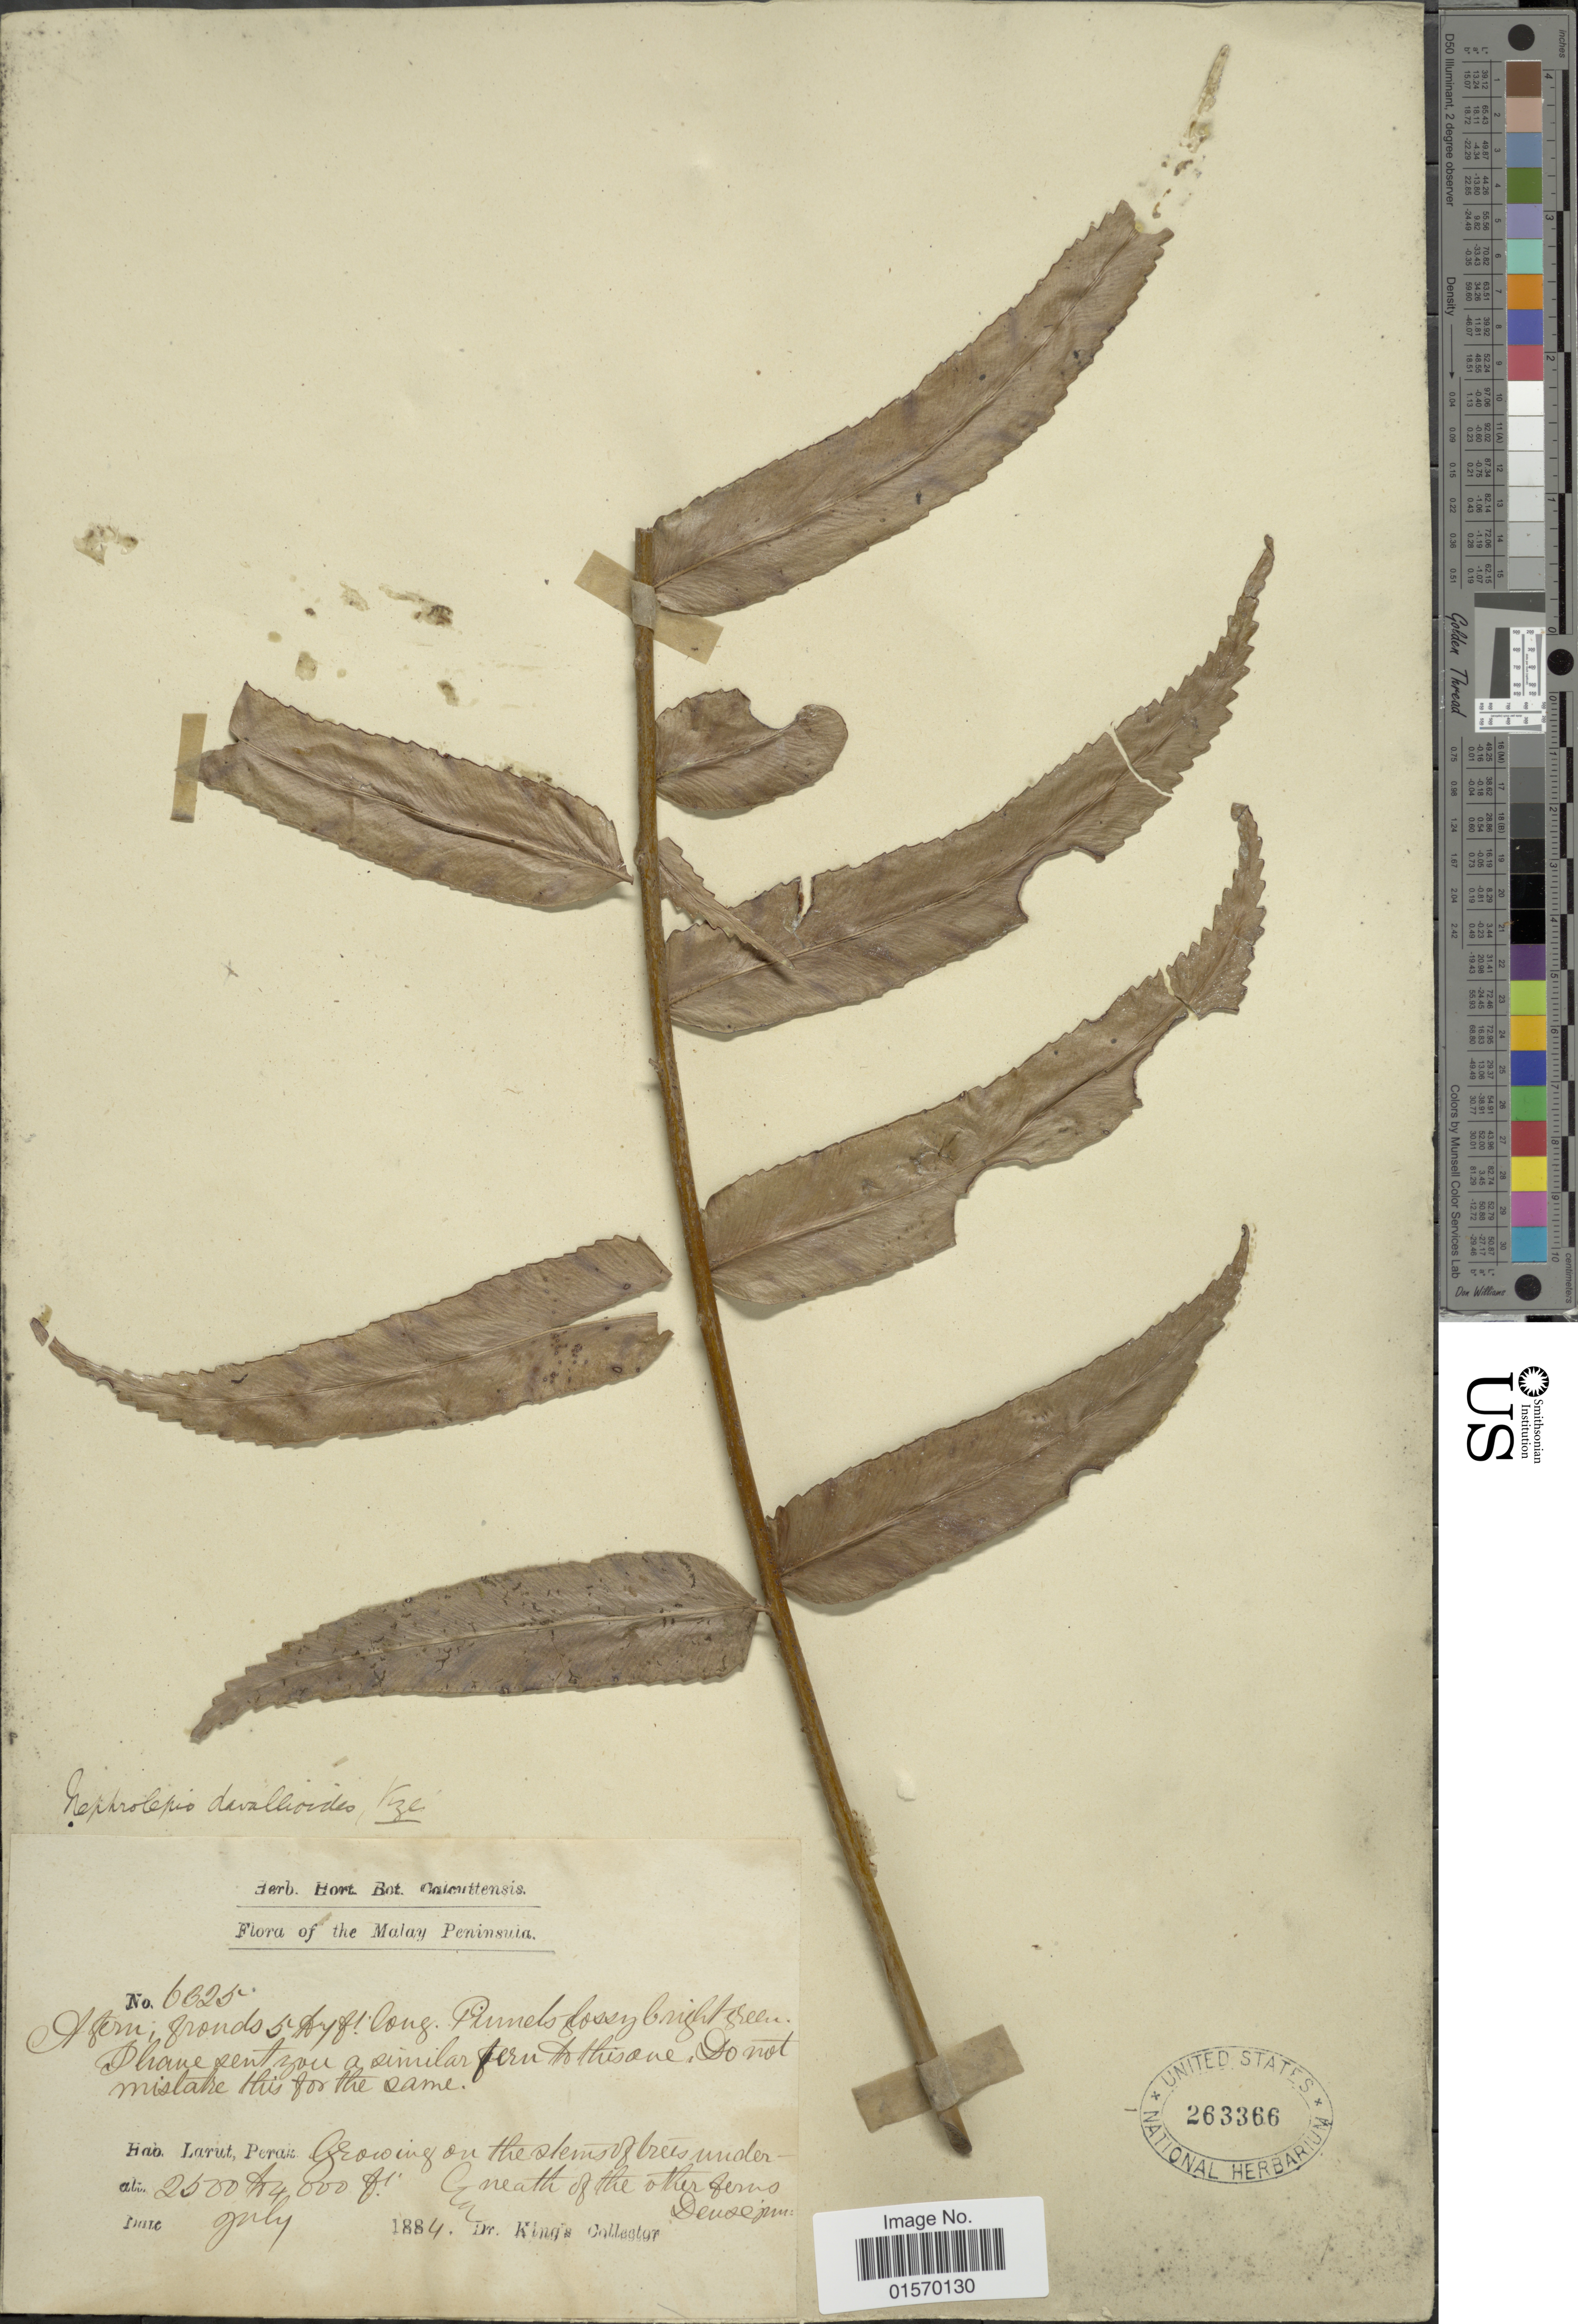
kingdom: Plantae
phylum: Tracheophyta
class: Polypodiopsida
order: Polypodiales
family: Nephrolepidaceae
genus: Nephrolepis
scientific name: Nephrolepis biserrata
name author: (Sw.) Schott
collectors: Dr. King's collector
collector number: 6025*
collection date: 1884-07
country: Malaysia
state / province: Perak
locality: Malay Peninsula. Larut.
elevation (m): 762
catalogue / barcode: US 263366